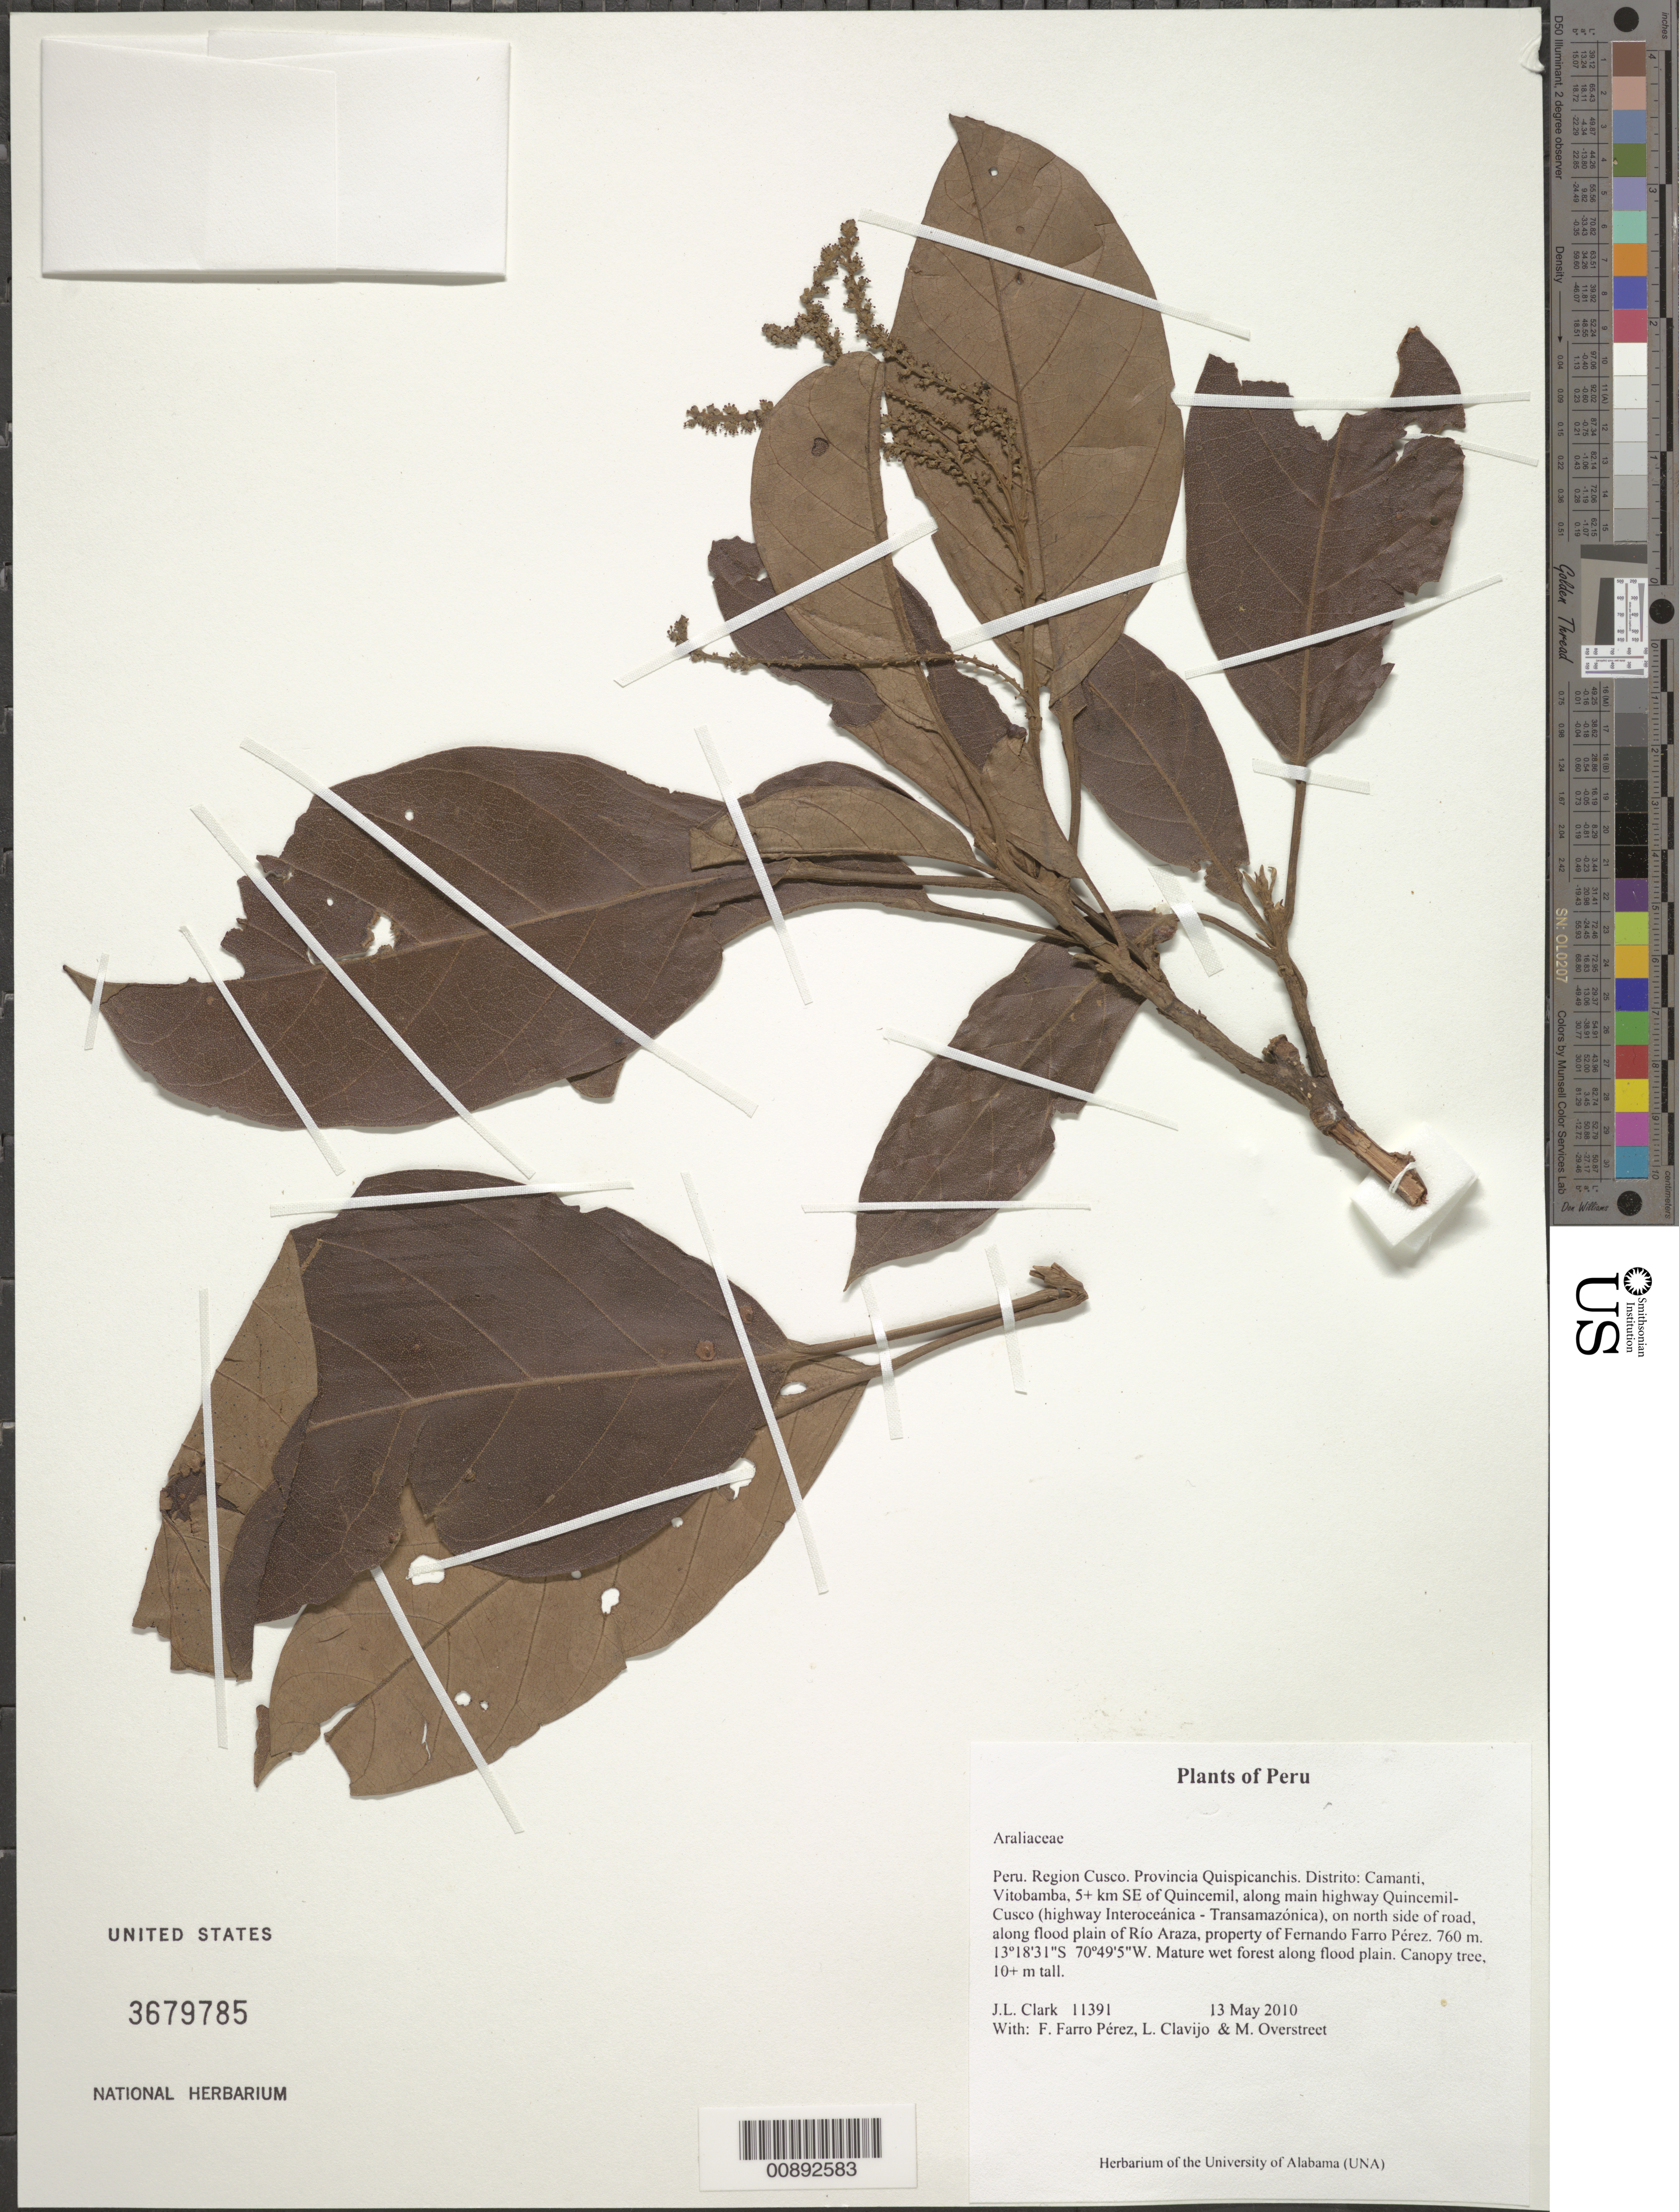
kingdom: Plantae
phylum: Tracheophyta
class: Magnoliopsida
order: Apiales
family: Araliaceae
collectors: J. L. Clark et al.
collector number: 11391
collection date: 2010-05-13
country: Peru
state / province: Cusco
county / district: Quispicanchis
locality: Distrito: Camanti, Vitobamba, 5+km SE of Quincemil, along main highway Quincemil-Cusco (highway Interoceanica-Transamazonica), on north side of the road, along flood plain of Rio Araza, property of Fernando Farro Perez.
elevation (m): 760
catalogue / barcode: US 3679785